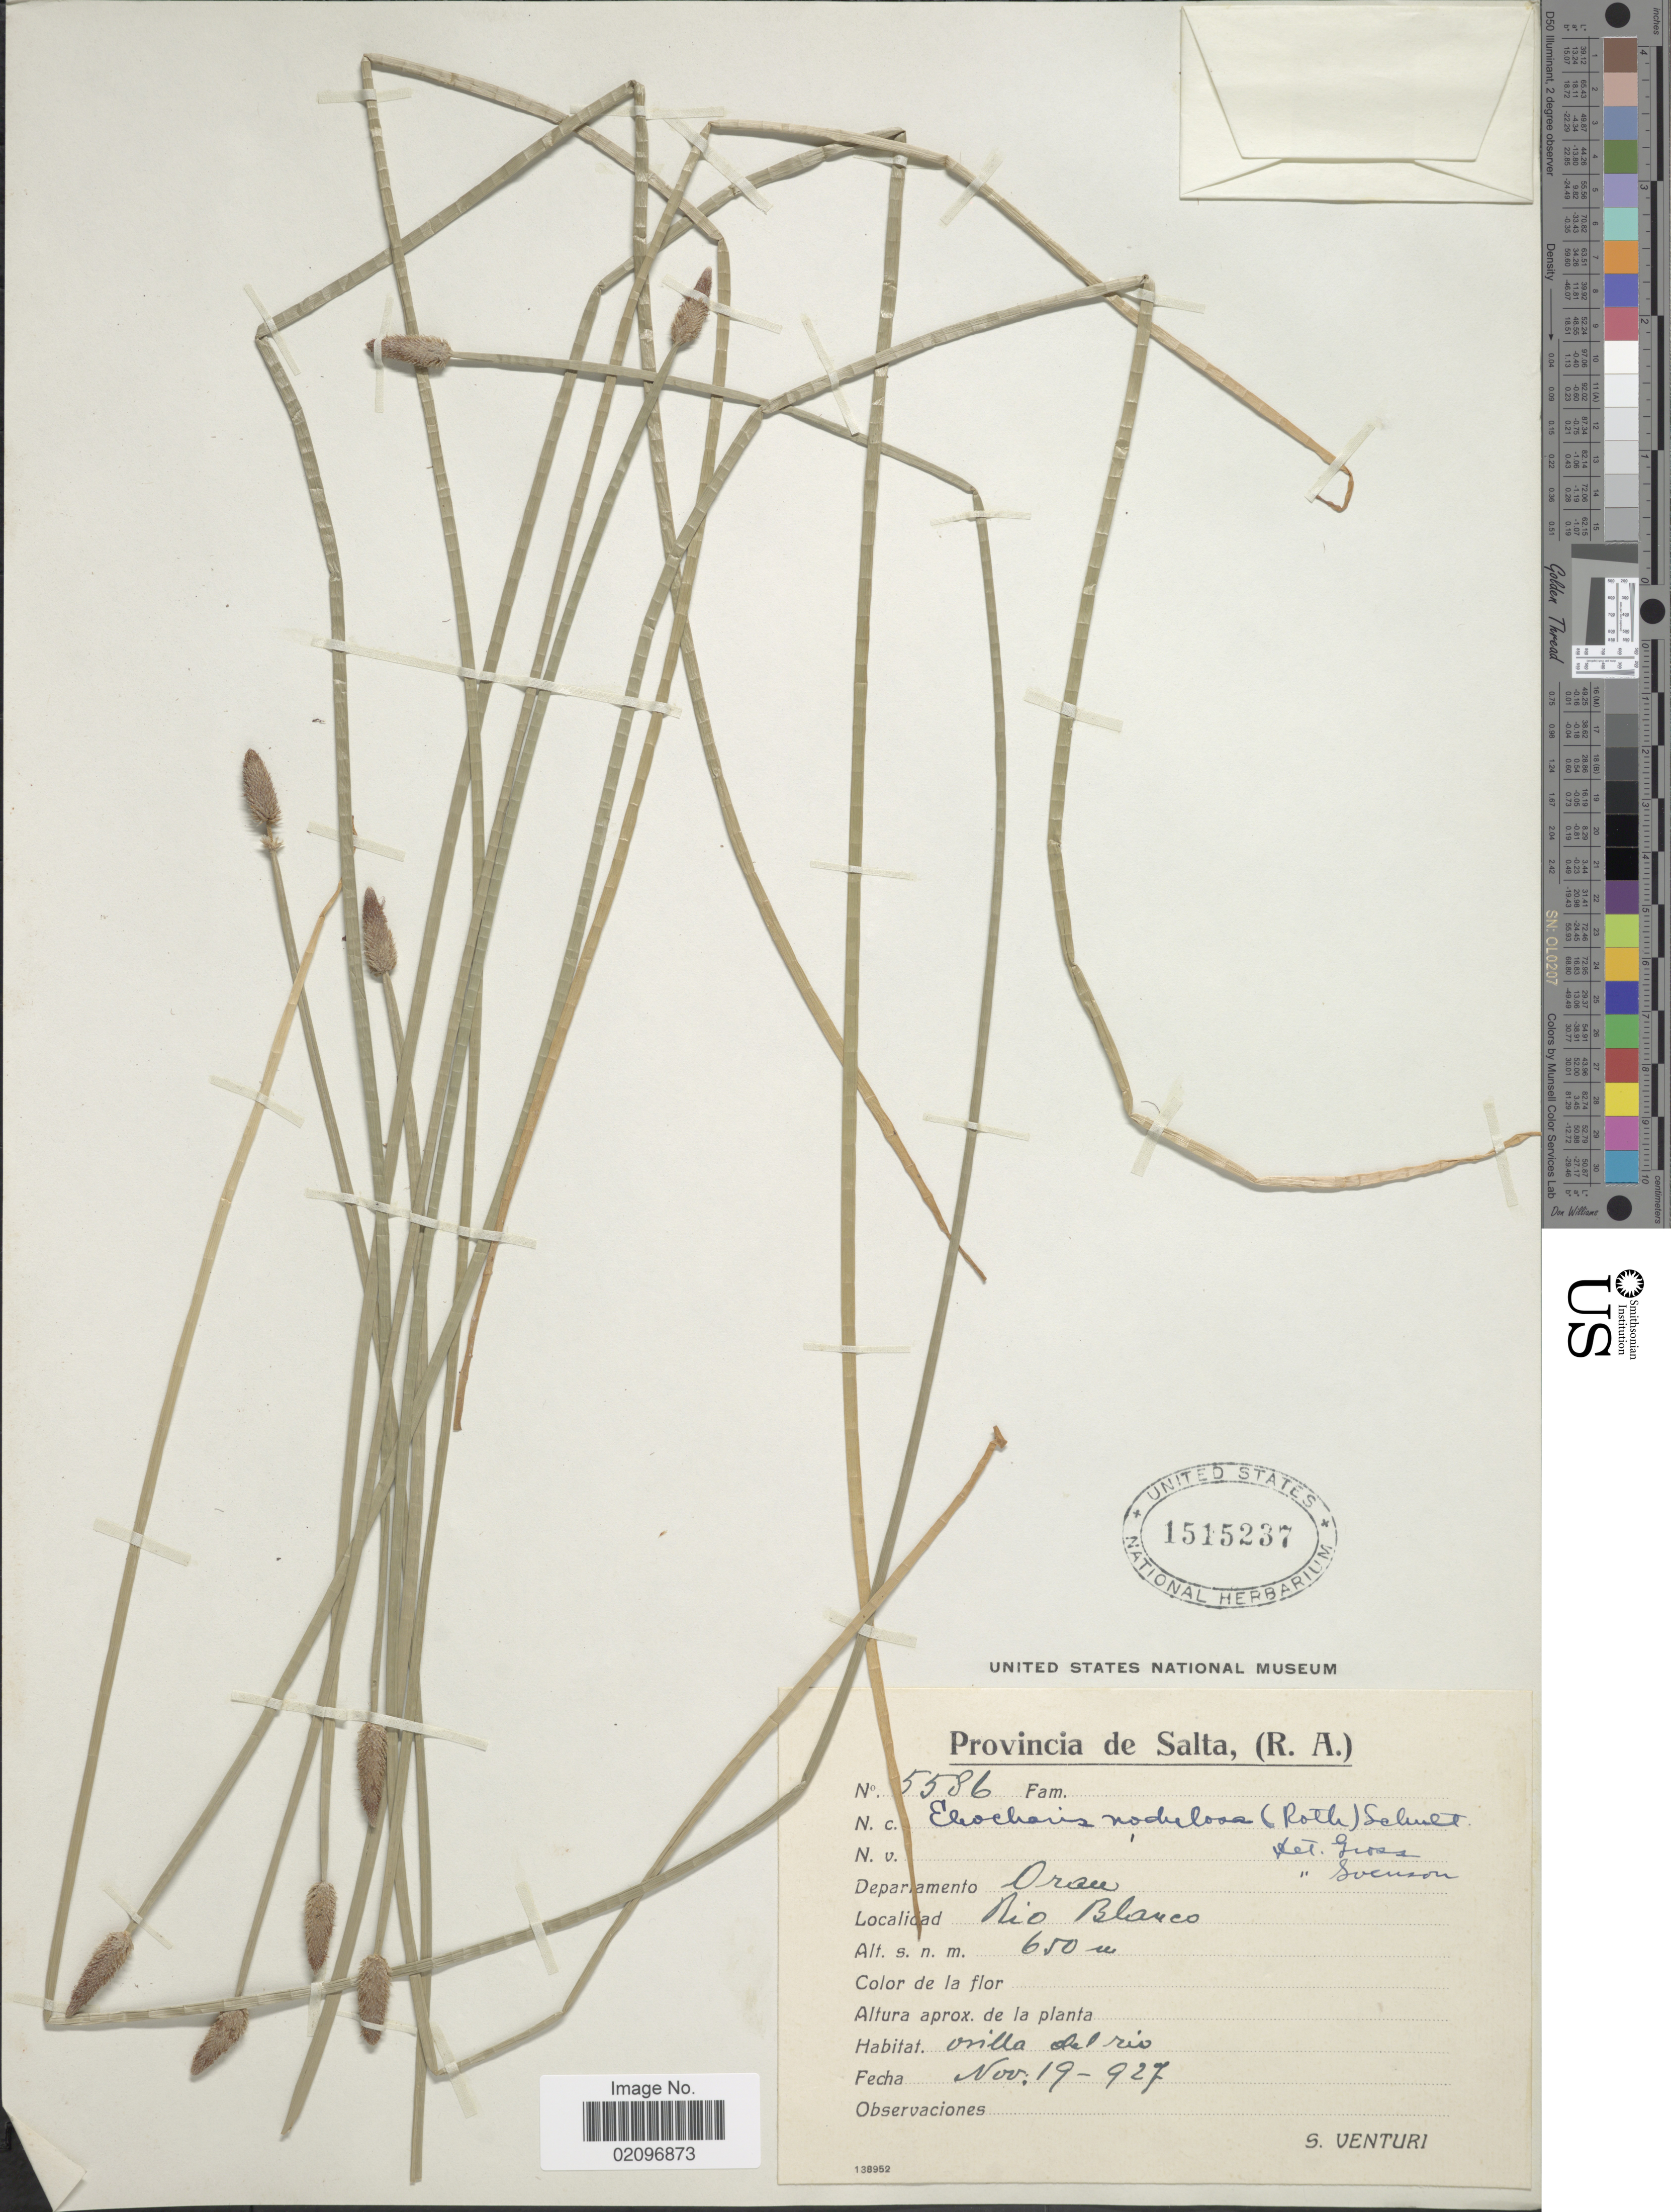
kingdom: Plantae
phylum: Tracheophyta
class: Liliopsida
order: Poales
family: Cyperaceae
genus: Eleocharis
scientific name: Eleocharis montana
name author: (Kunth) Roem. & Schult.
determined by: Strong, Mark T., (BOT), Smithsonian Institution - National Museum of Natural History (UNITED STATES)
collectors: S. Venturi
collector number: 5586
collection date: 1927-11-19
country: Argentina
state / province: Salta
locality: Departamento Oran, Rio Blanco.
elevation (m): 650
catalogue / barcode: US 1515237